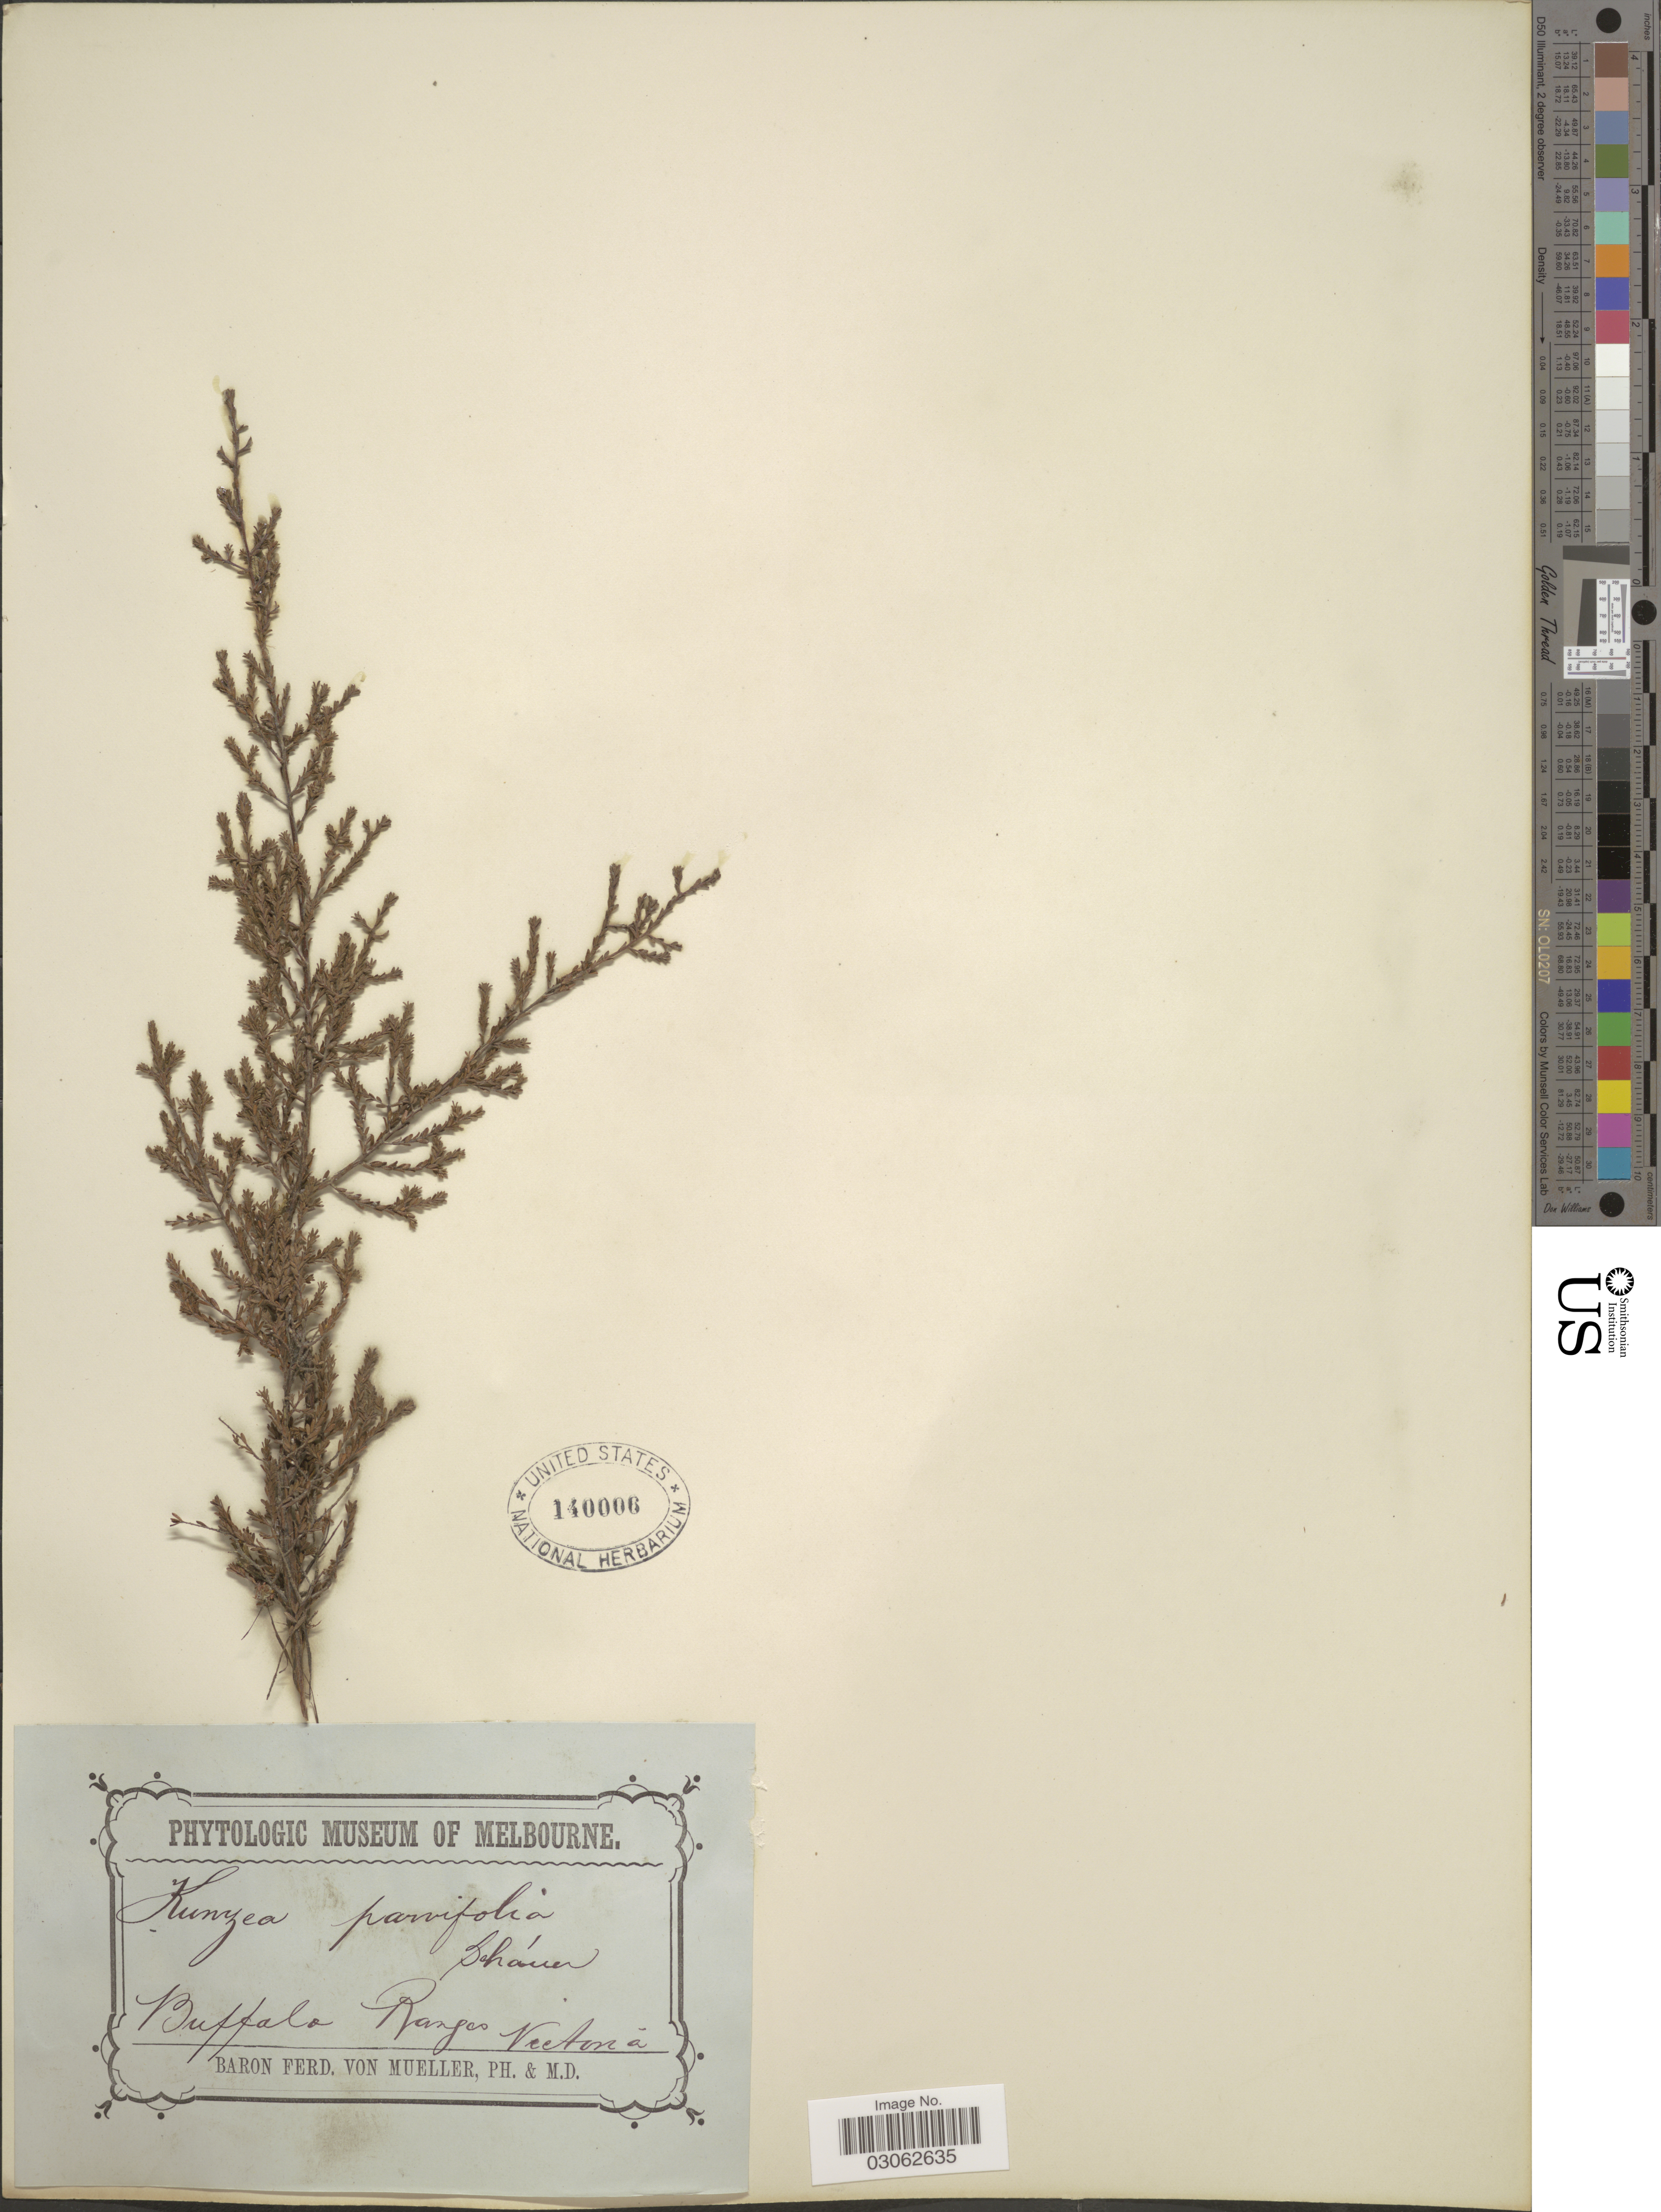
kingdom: Plantae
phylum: Tracheophyta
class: Magnoliopsida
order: Myrtales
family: Myrtaceae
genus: Kunzea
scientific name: Kunzea parvifolia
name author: Schauer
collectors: F. Mueller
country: Australia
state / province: Victoria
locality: Buffalo Ranges Victoria.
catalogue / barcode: US 140006